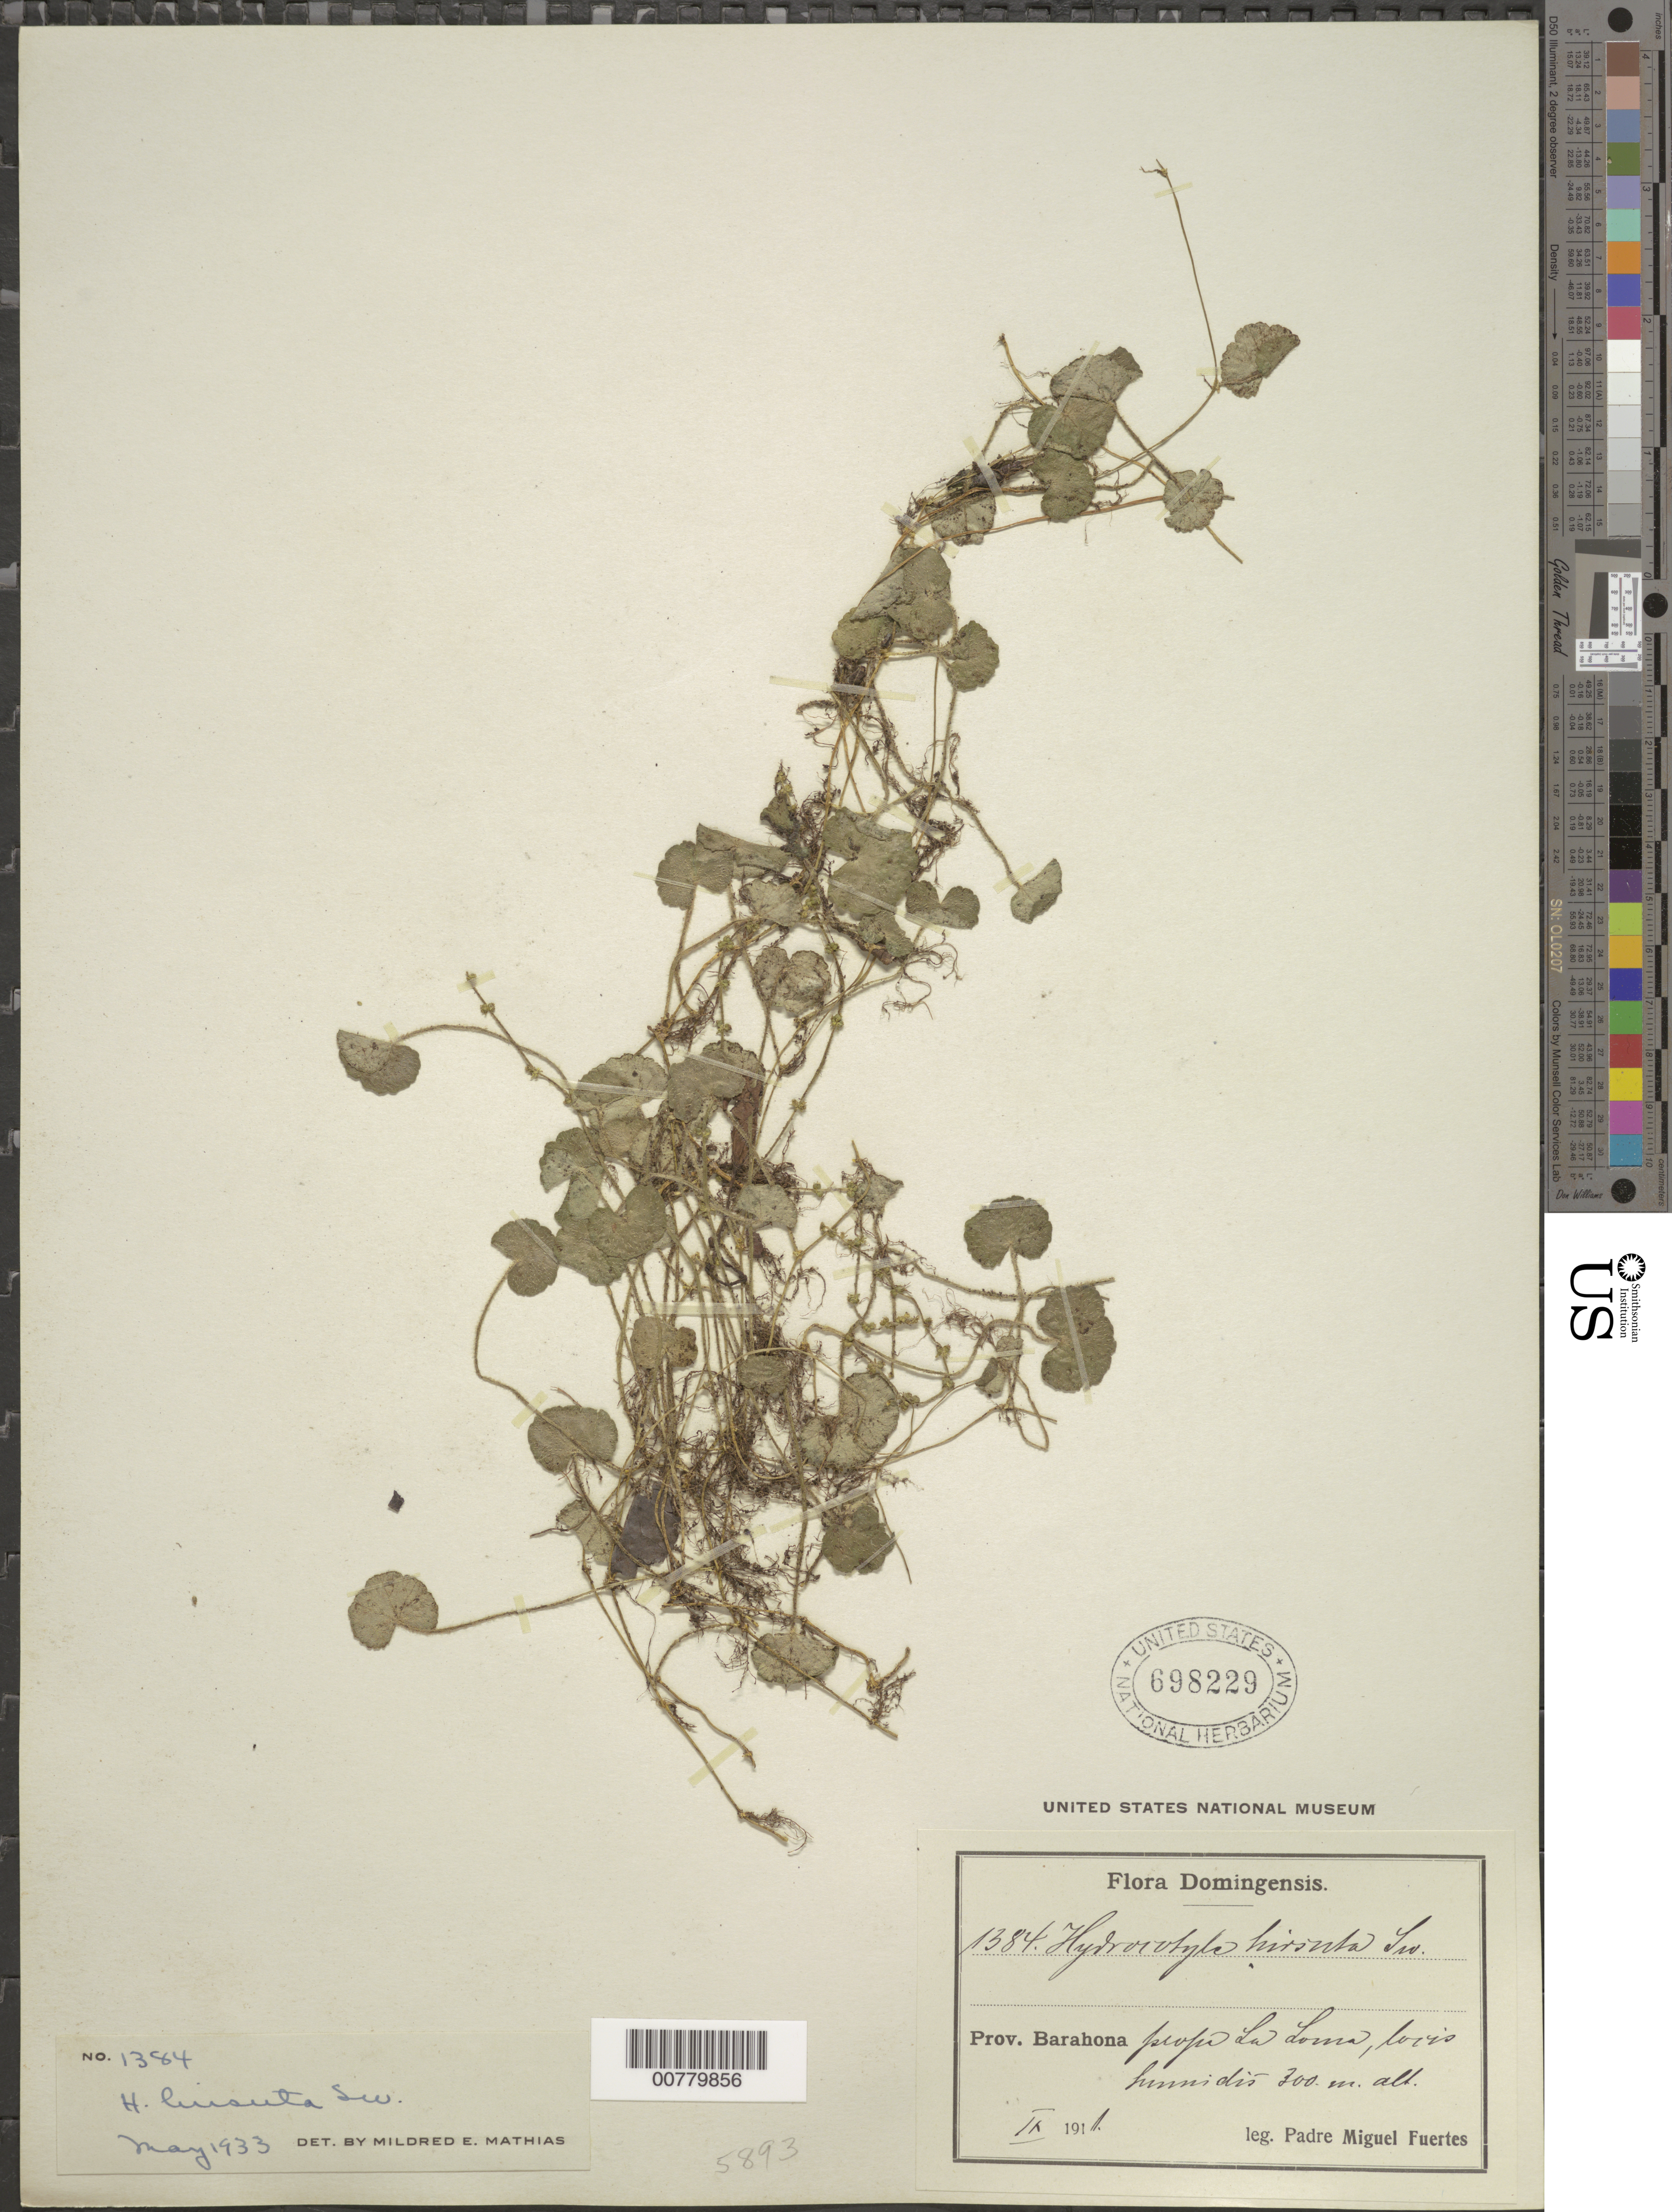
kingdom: Plantae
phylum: Tracheophyta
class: Magnoliopsida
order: Apiales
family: Araliaceae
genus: Hydrocotyle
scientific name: Hydrocotyle hirsuta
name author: Sw.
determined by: Mathias, M. E.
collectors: M. D. Fuertes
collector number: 1384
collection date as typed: Sep 1911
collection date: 1911-09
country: Dominican Republic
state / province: Barahona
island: Hispaniola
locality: La Loma.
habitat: Losis humidis.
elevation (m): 300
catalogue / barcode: US 698229